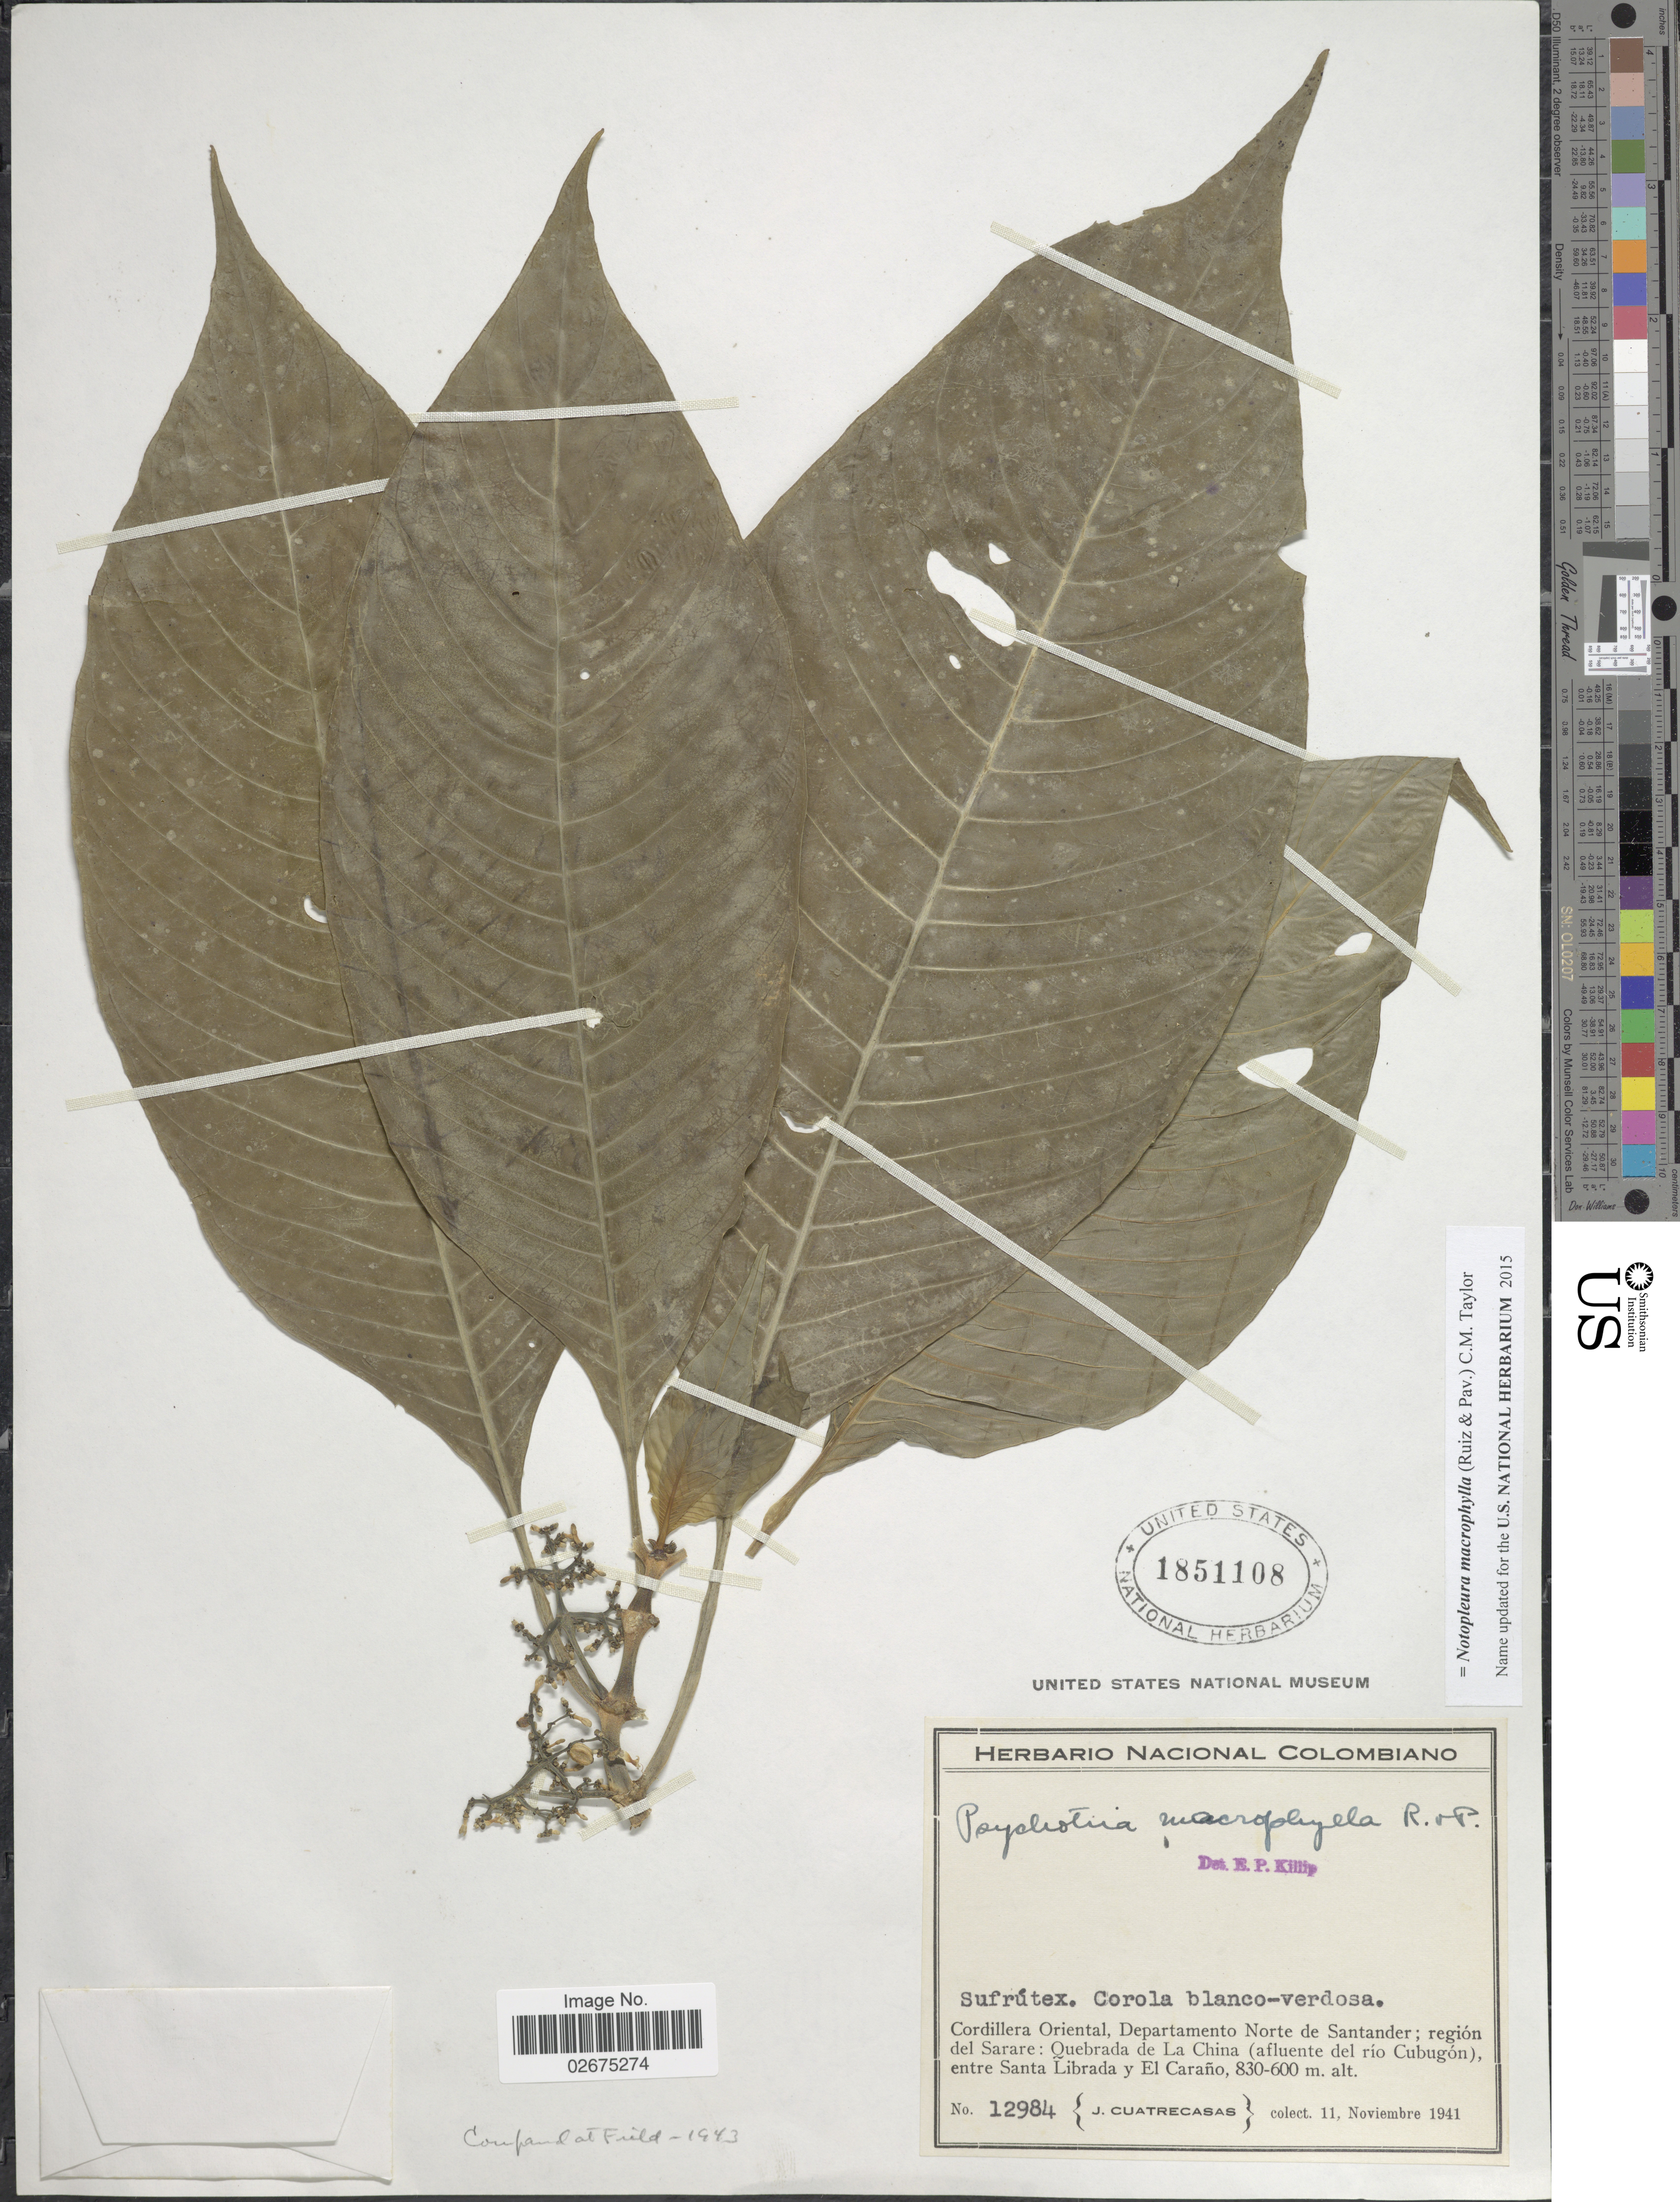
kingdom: Plantae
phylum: Tracheophyta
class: Magnoliopsida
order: Gentianales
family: Rubiaceae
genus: Notopleura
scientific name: Notopleura macrophylla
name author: (Ruiz & Pav.) C.M. Taylor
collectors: J. Cuatrecasas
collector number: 12984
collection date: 1941-11-11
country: Colombia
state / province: Norte de Santander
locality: Cordillera Oriental, Departamento Norte de Santander; región del Sarare: Quebrada de La China (afluente del río Cubugón), entre Santa Librada y El Caraño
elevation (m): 600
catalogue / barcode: US 1851108